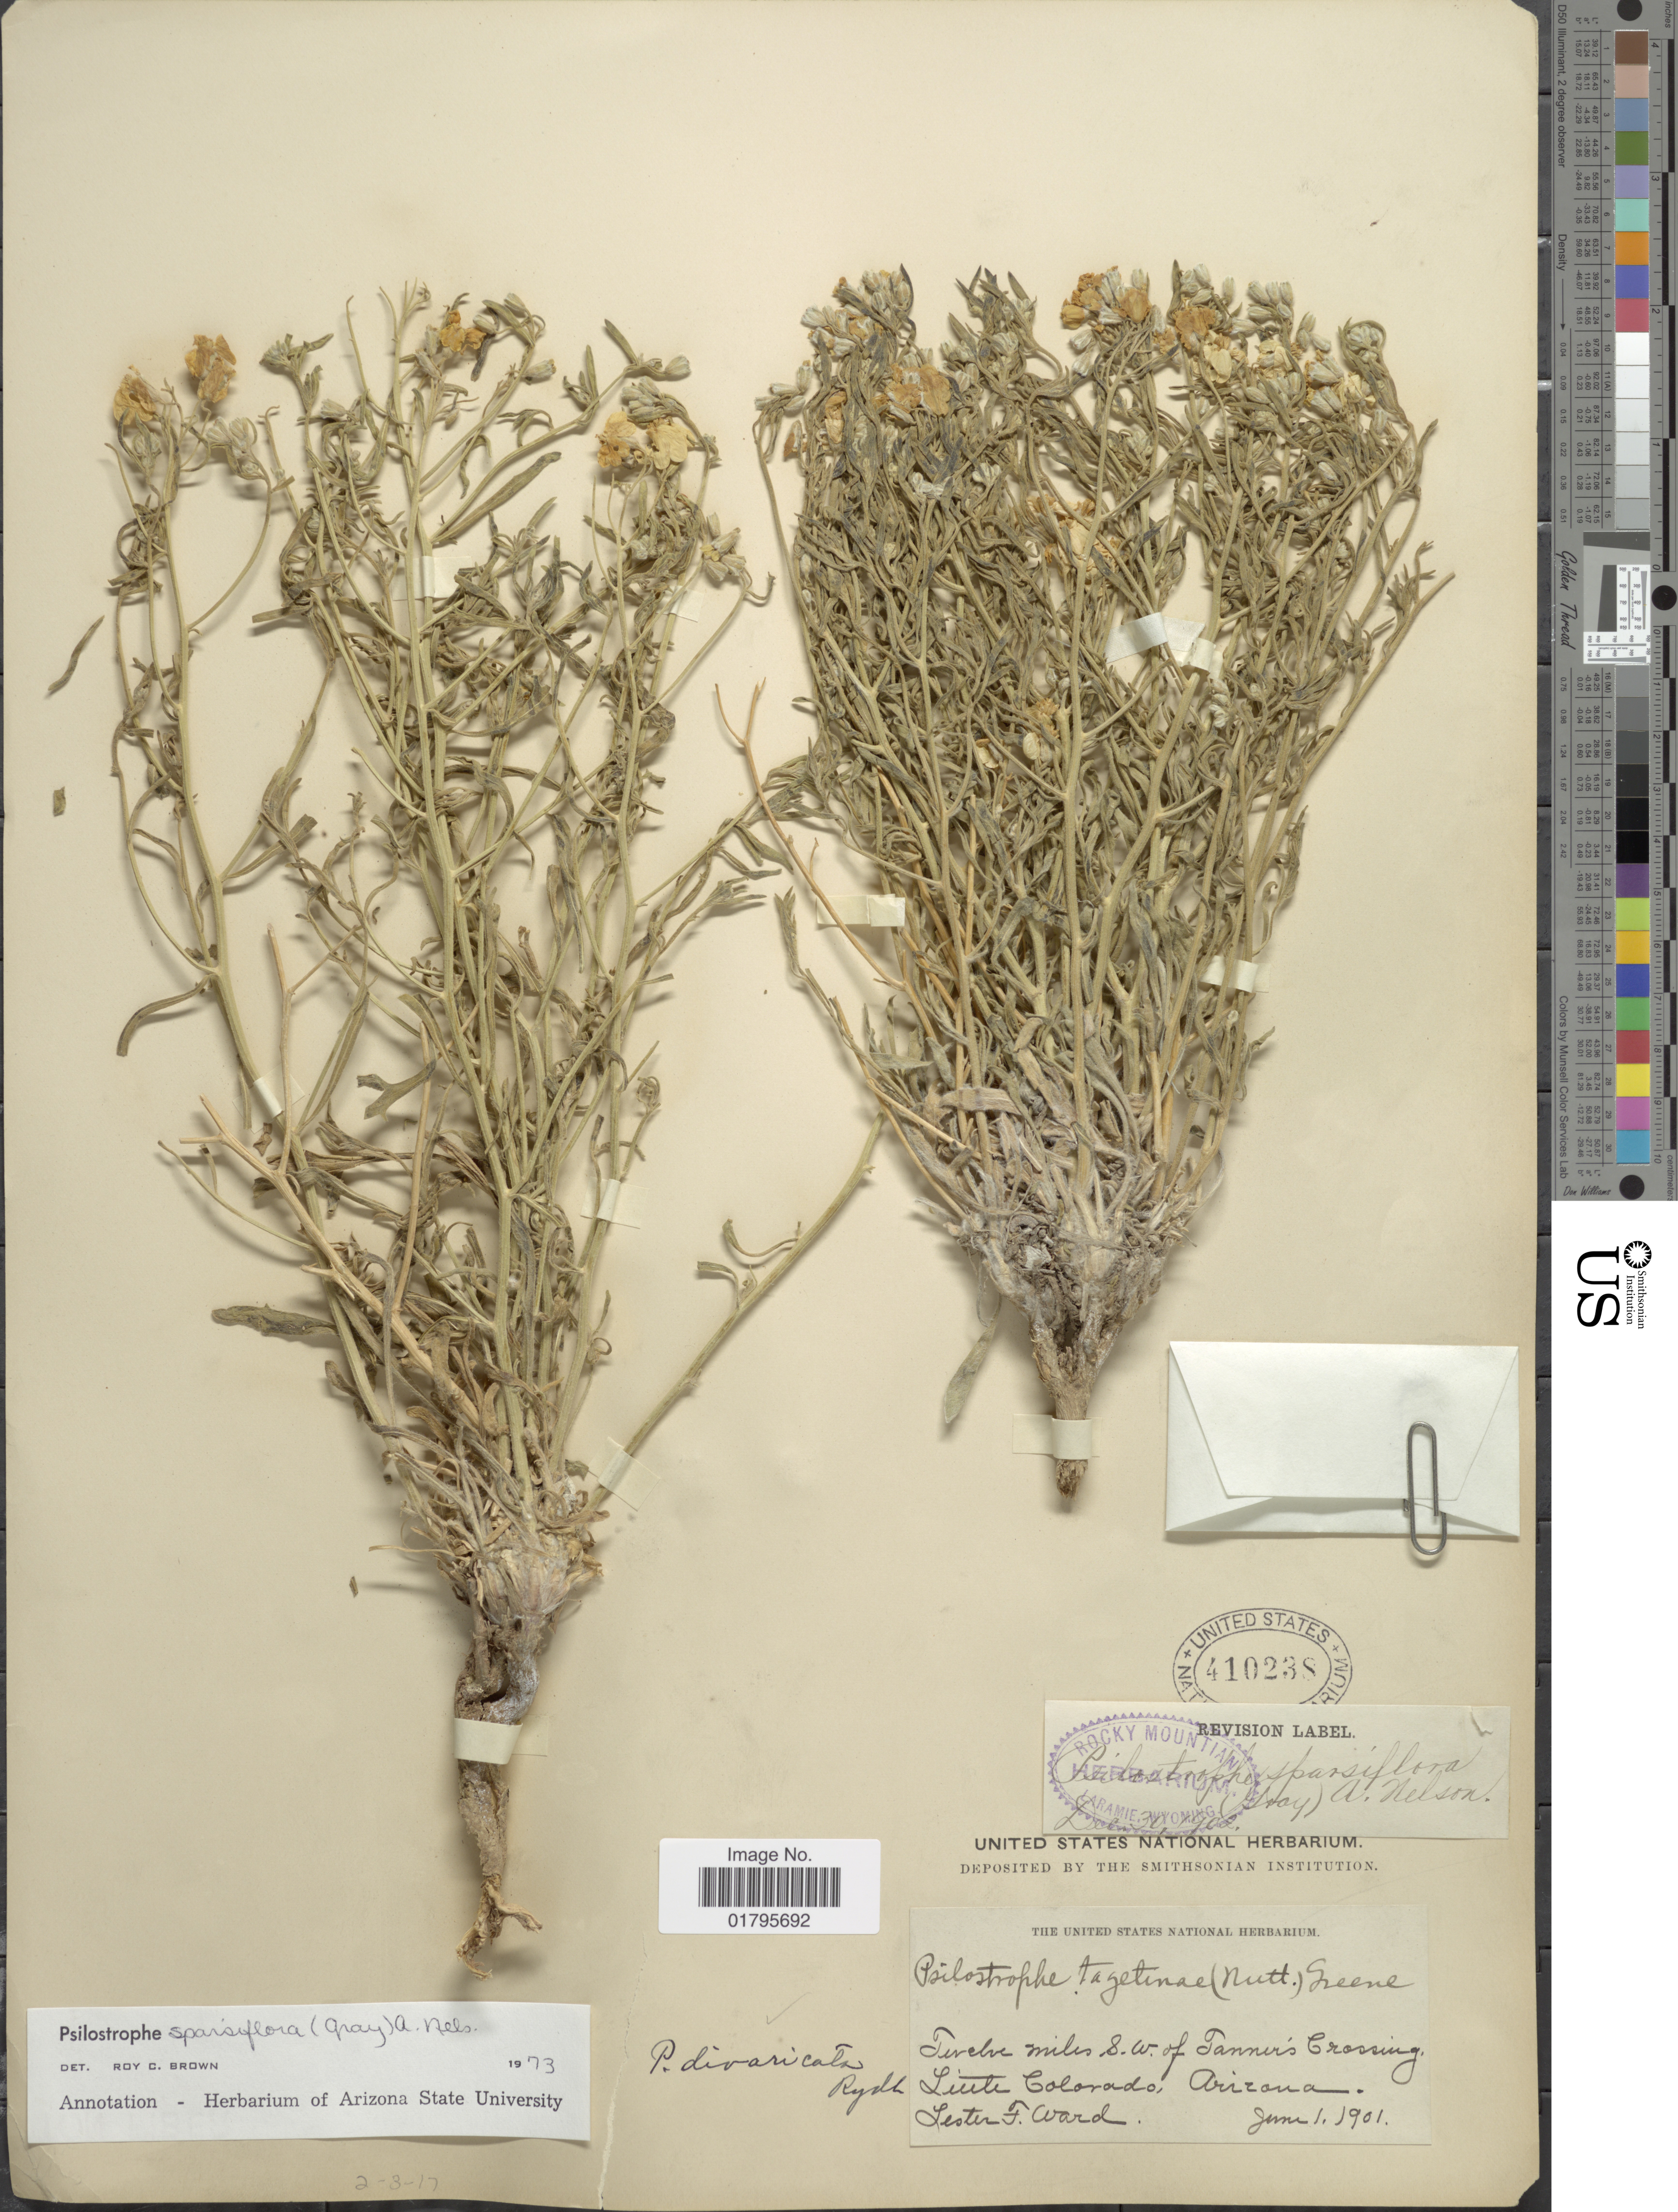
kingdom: Plantae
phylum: Tracheophyta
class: Magnoliopsida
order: Asterales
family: Asteraceae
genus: Psilostrophe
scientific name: Psilostrophe sparsiflora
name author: (A. Gray) A. Nelson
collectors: L. F. Ward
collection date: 1901-06-01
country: United States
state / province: Arizona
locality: Twelve miles S.W. of Tanner's Crossing Little Colorado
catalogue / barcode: US 410238